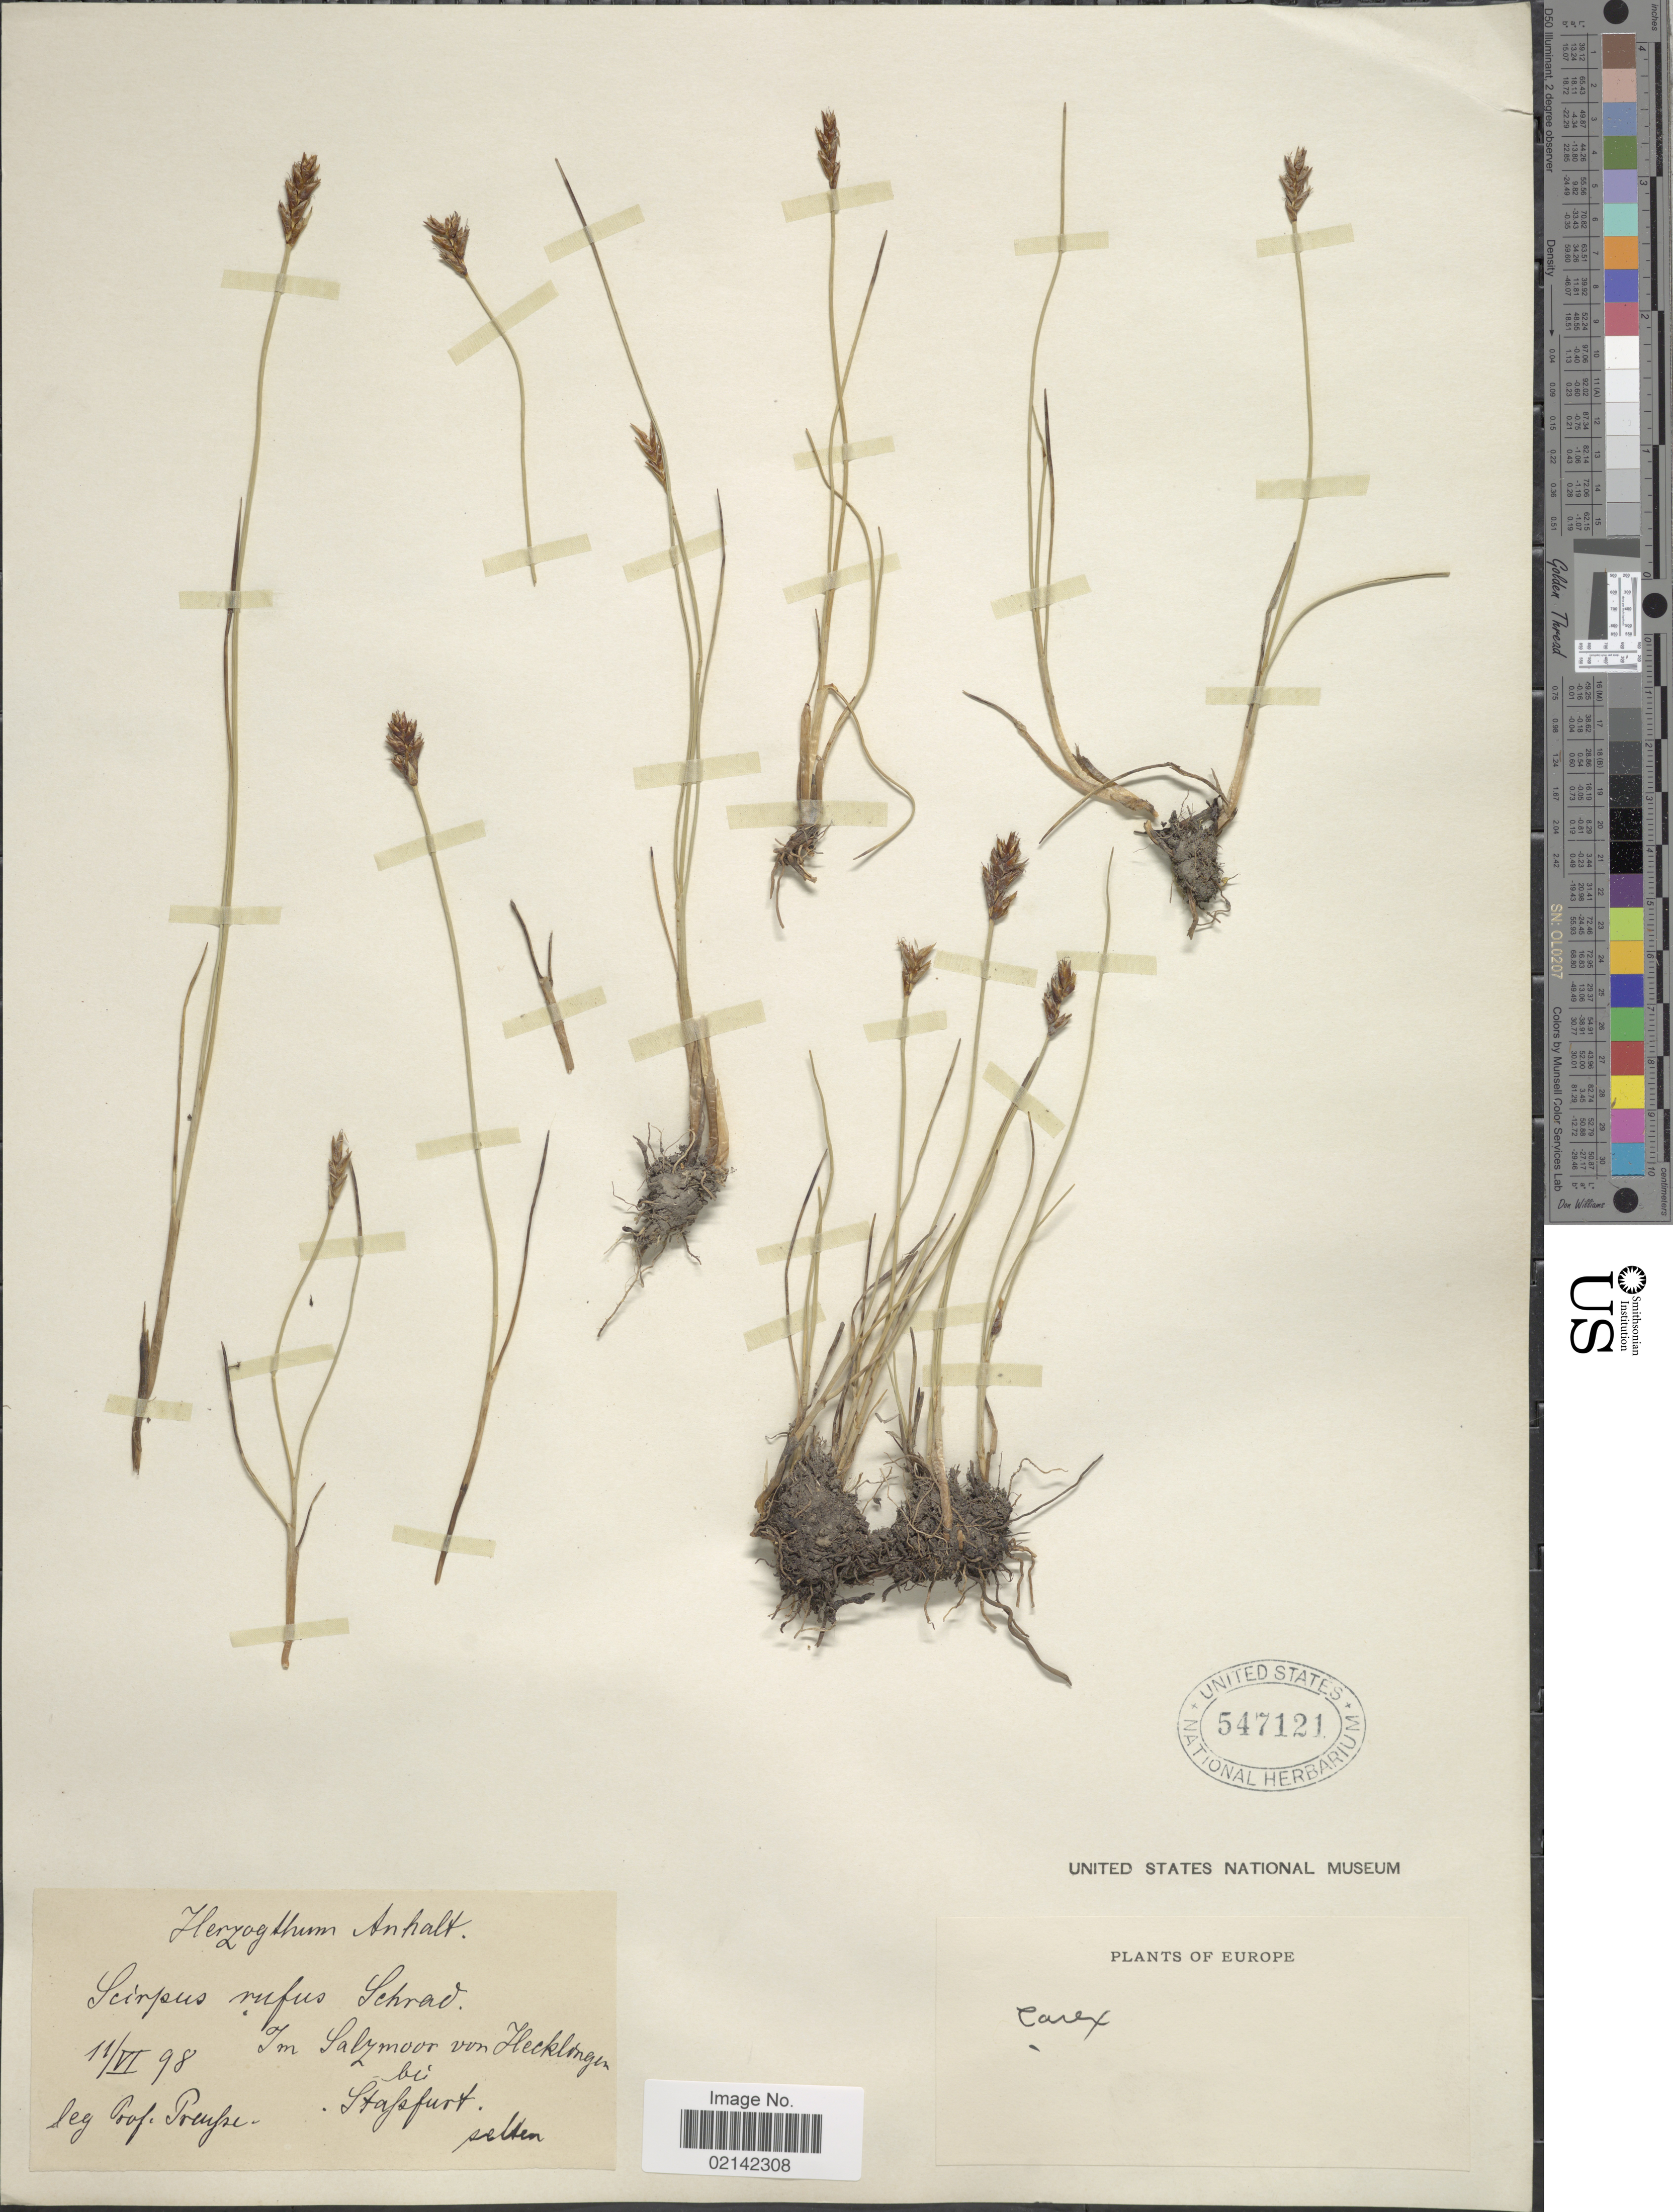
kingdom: Plantae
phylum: Tracheophyta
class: Liliopsida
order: Poales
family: Cyperaceae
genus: Carex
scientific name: Carex brizoides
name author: L.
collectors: Preusse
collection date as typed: Transcribed d/m/y: 11/6/98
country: Germany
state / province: Sachsen-Anhalt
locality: Europe. Herzogthum Anhalt. Im Salzmoor von Hecklingen bei Stassfurt [interpreted]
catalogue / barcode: US 547121